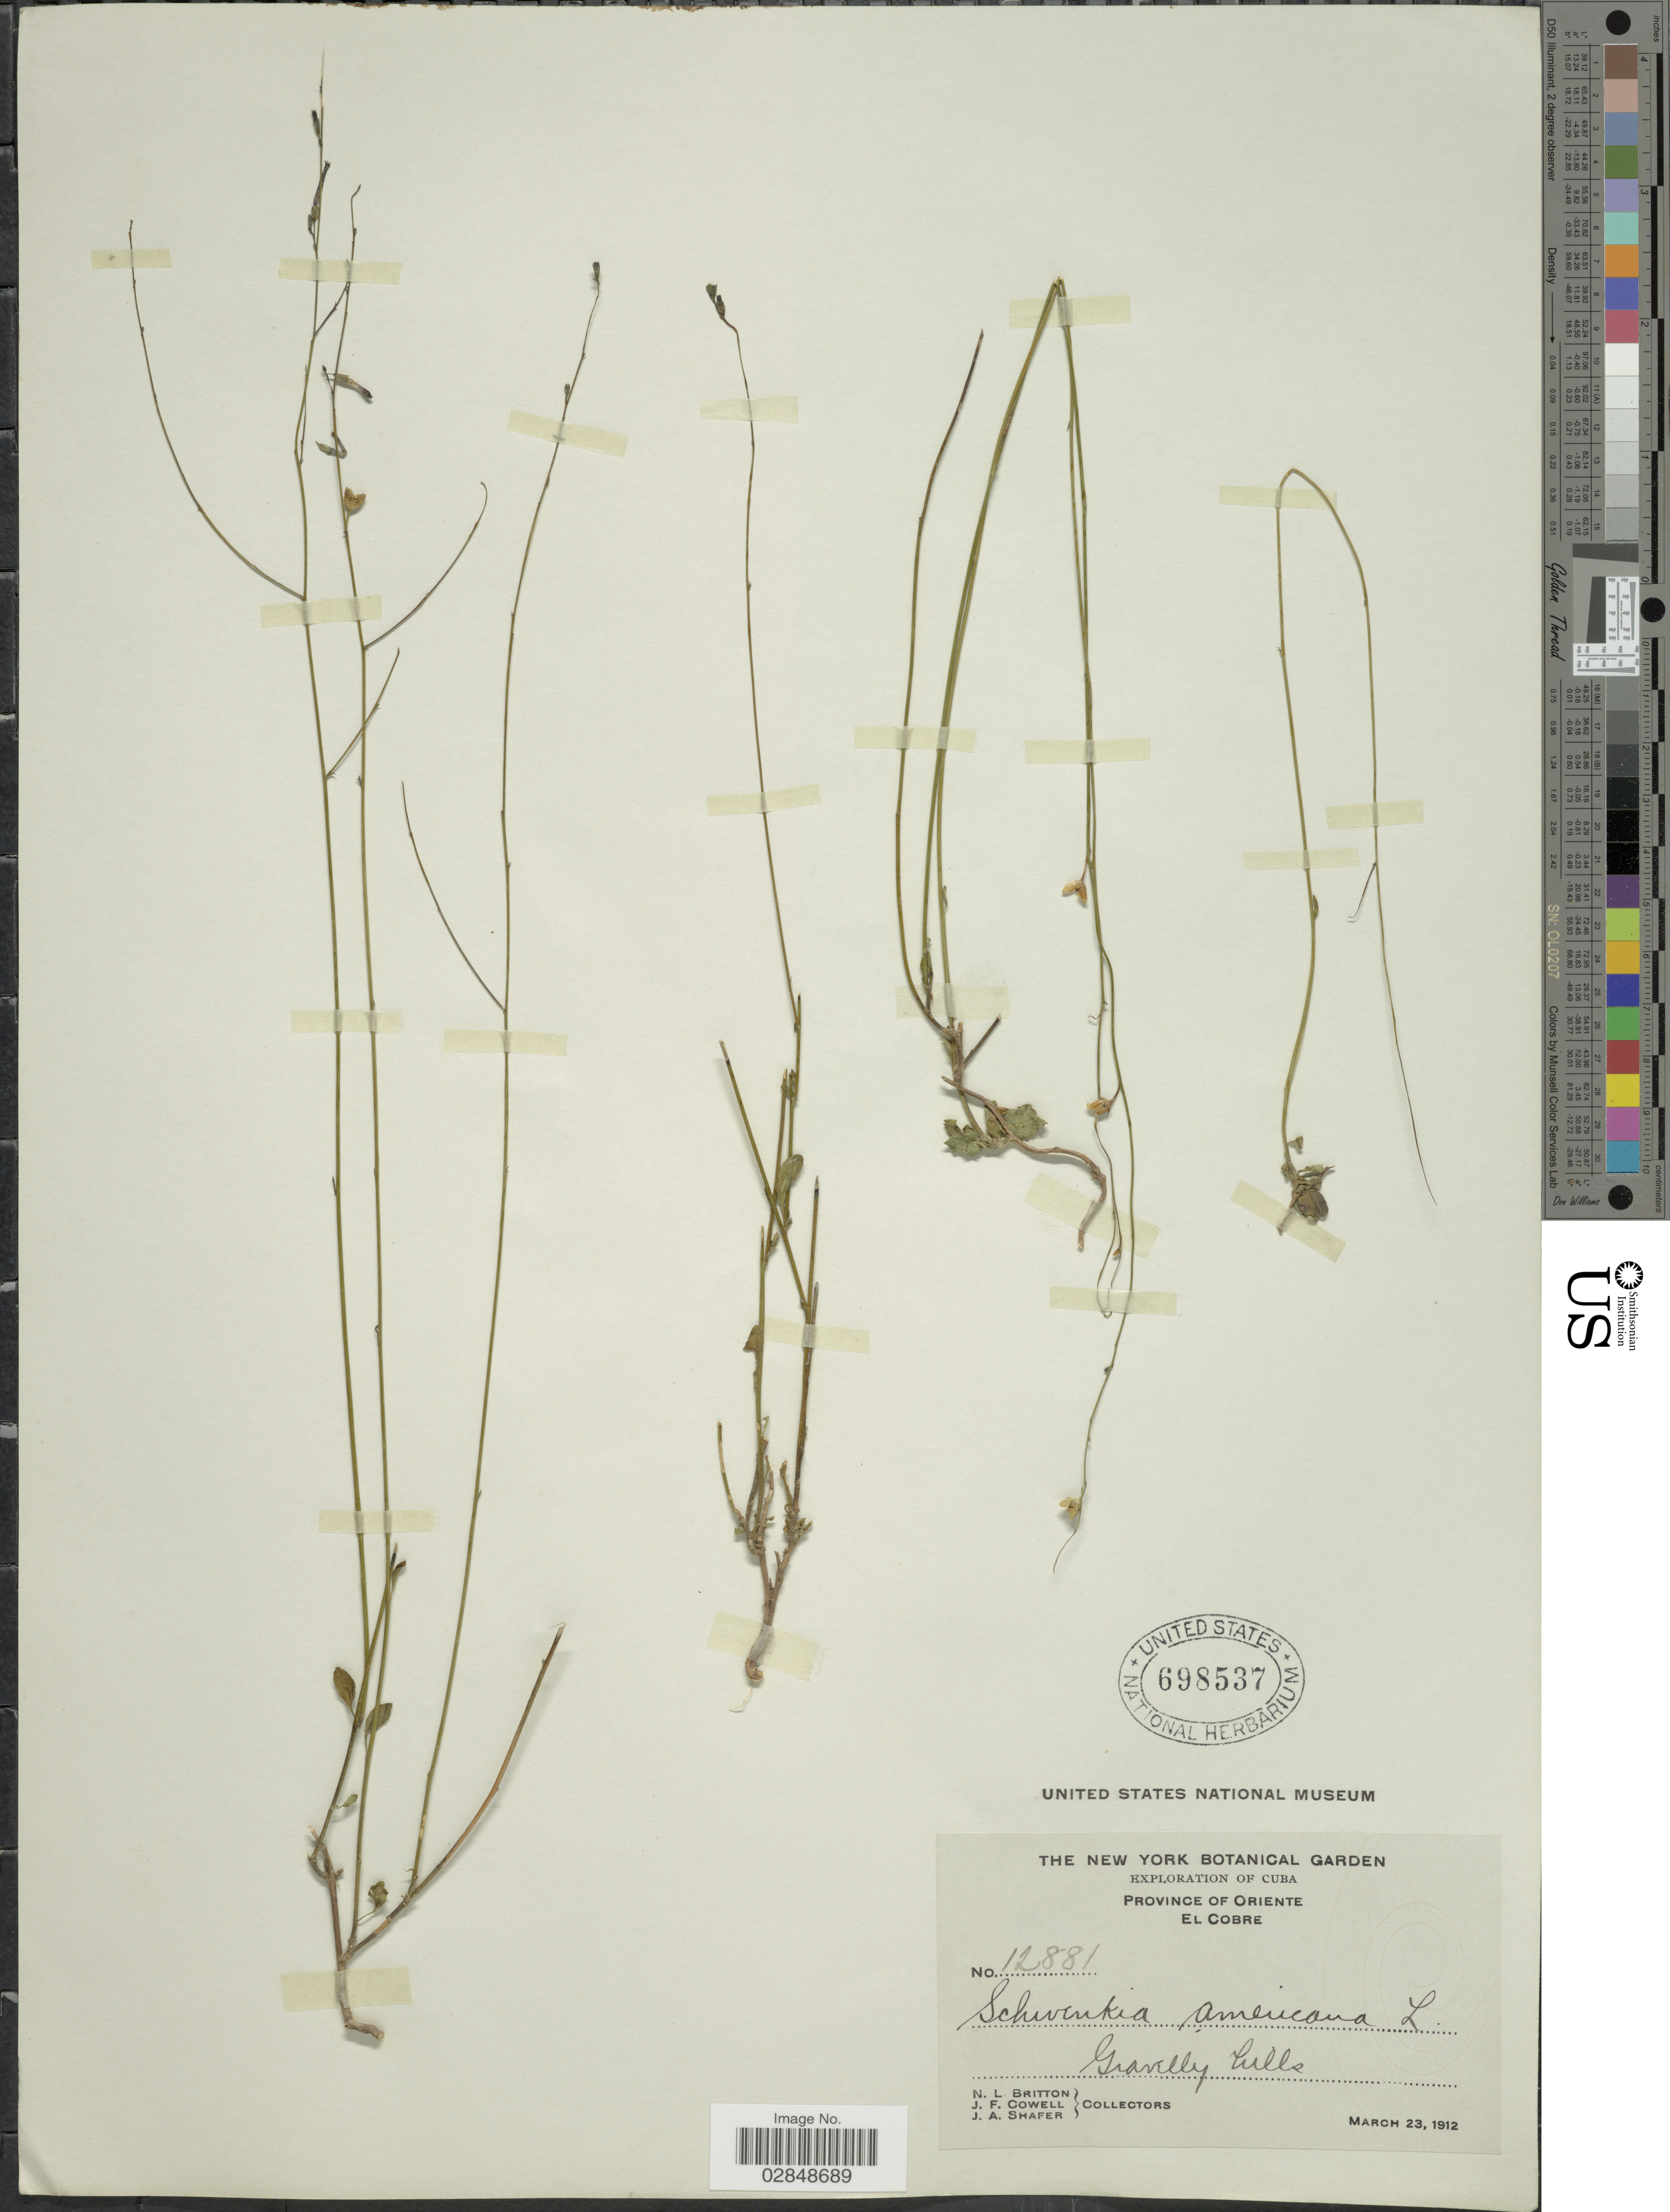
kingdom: Plantae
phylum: Tracheophyta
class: Magnoliopsida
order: Solanales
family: Solanaceae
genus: Schwenckia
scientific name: Schwenckia americana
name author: L.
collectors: N. Britton, J. F. Cowell & J. A. Shafer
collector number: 12881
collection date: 1912-03-23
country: Cuba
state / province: Oriente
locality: El Cobre.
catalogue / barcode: US 698537